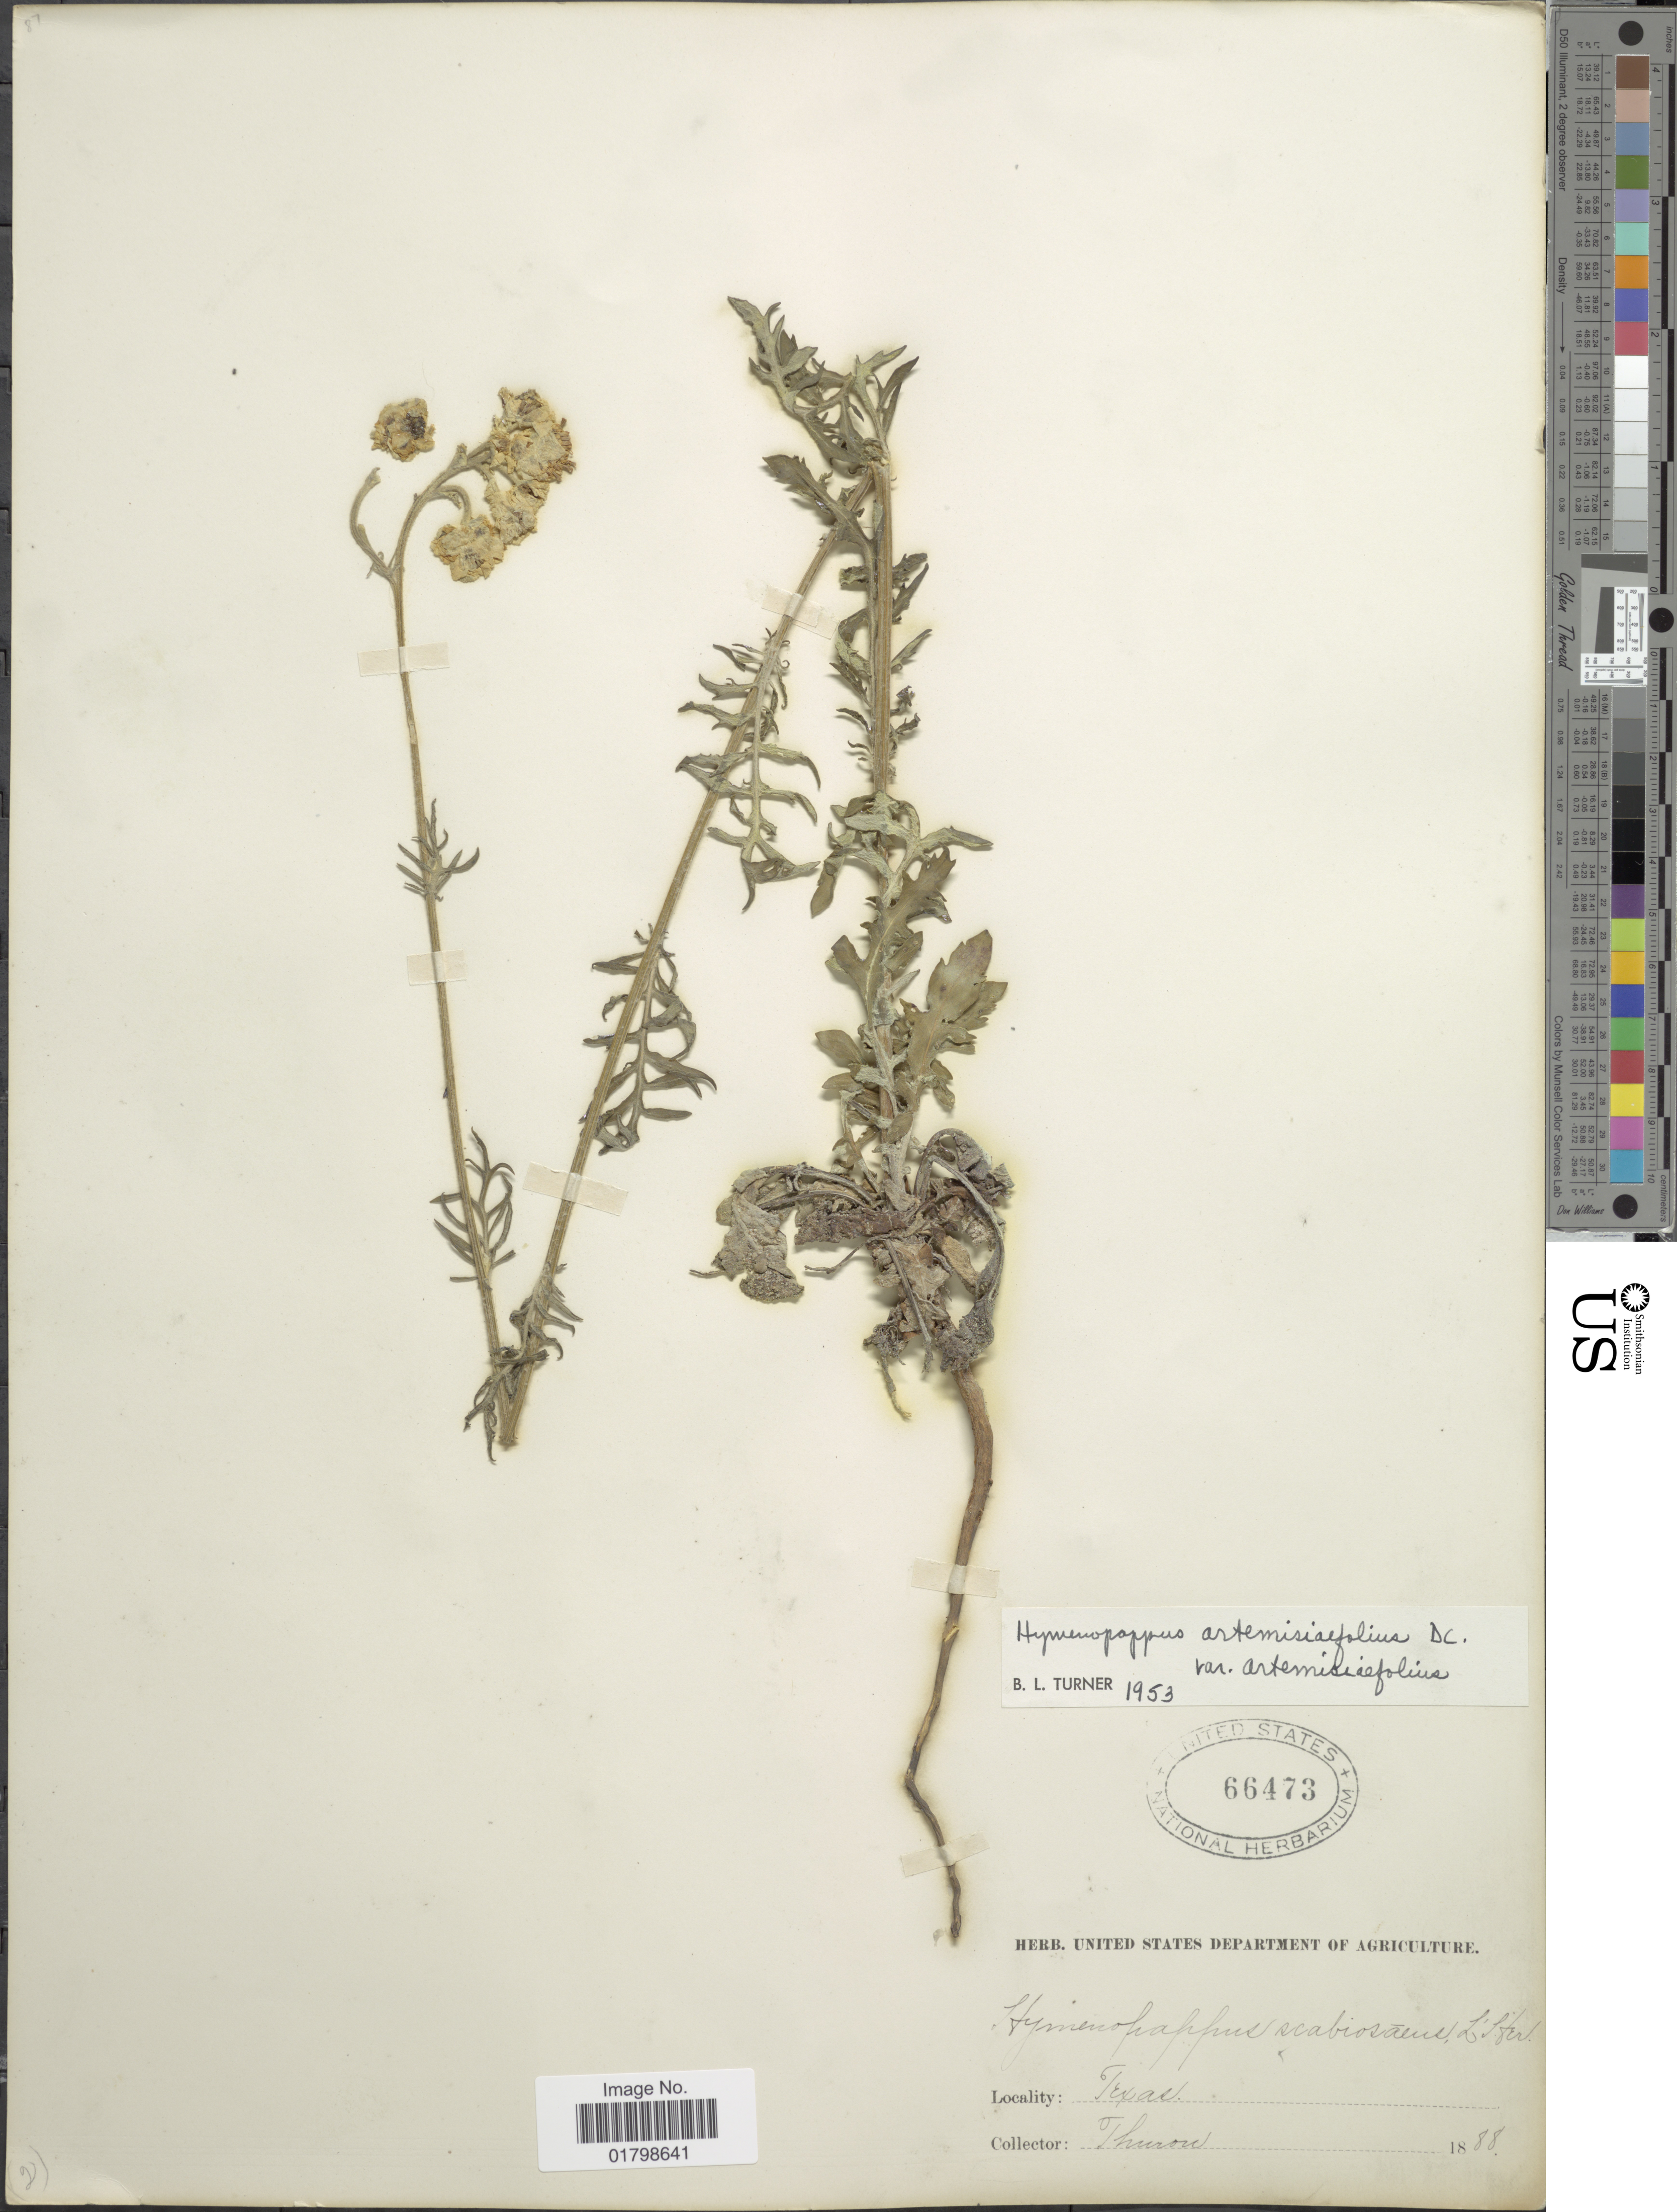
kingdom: Plantae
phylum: Tracheophyta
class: Magnoliopsida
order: Asterales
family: Asteraceae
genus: Hymenopappus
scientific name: Hymenopappus artemisiifolius var. artemisiifolius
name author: DC.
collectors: F. Thuron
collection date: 1888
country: United States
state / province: Texas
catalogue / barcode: US 66473